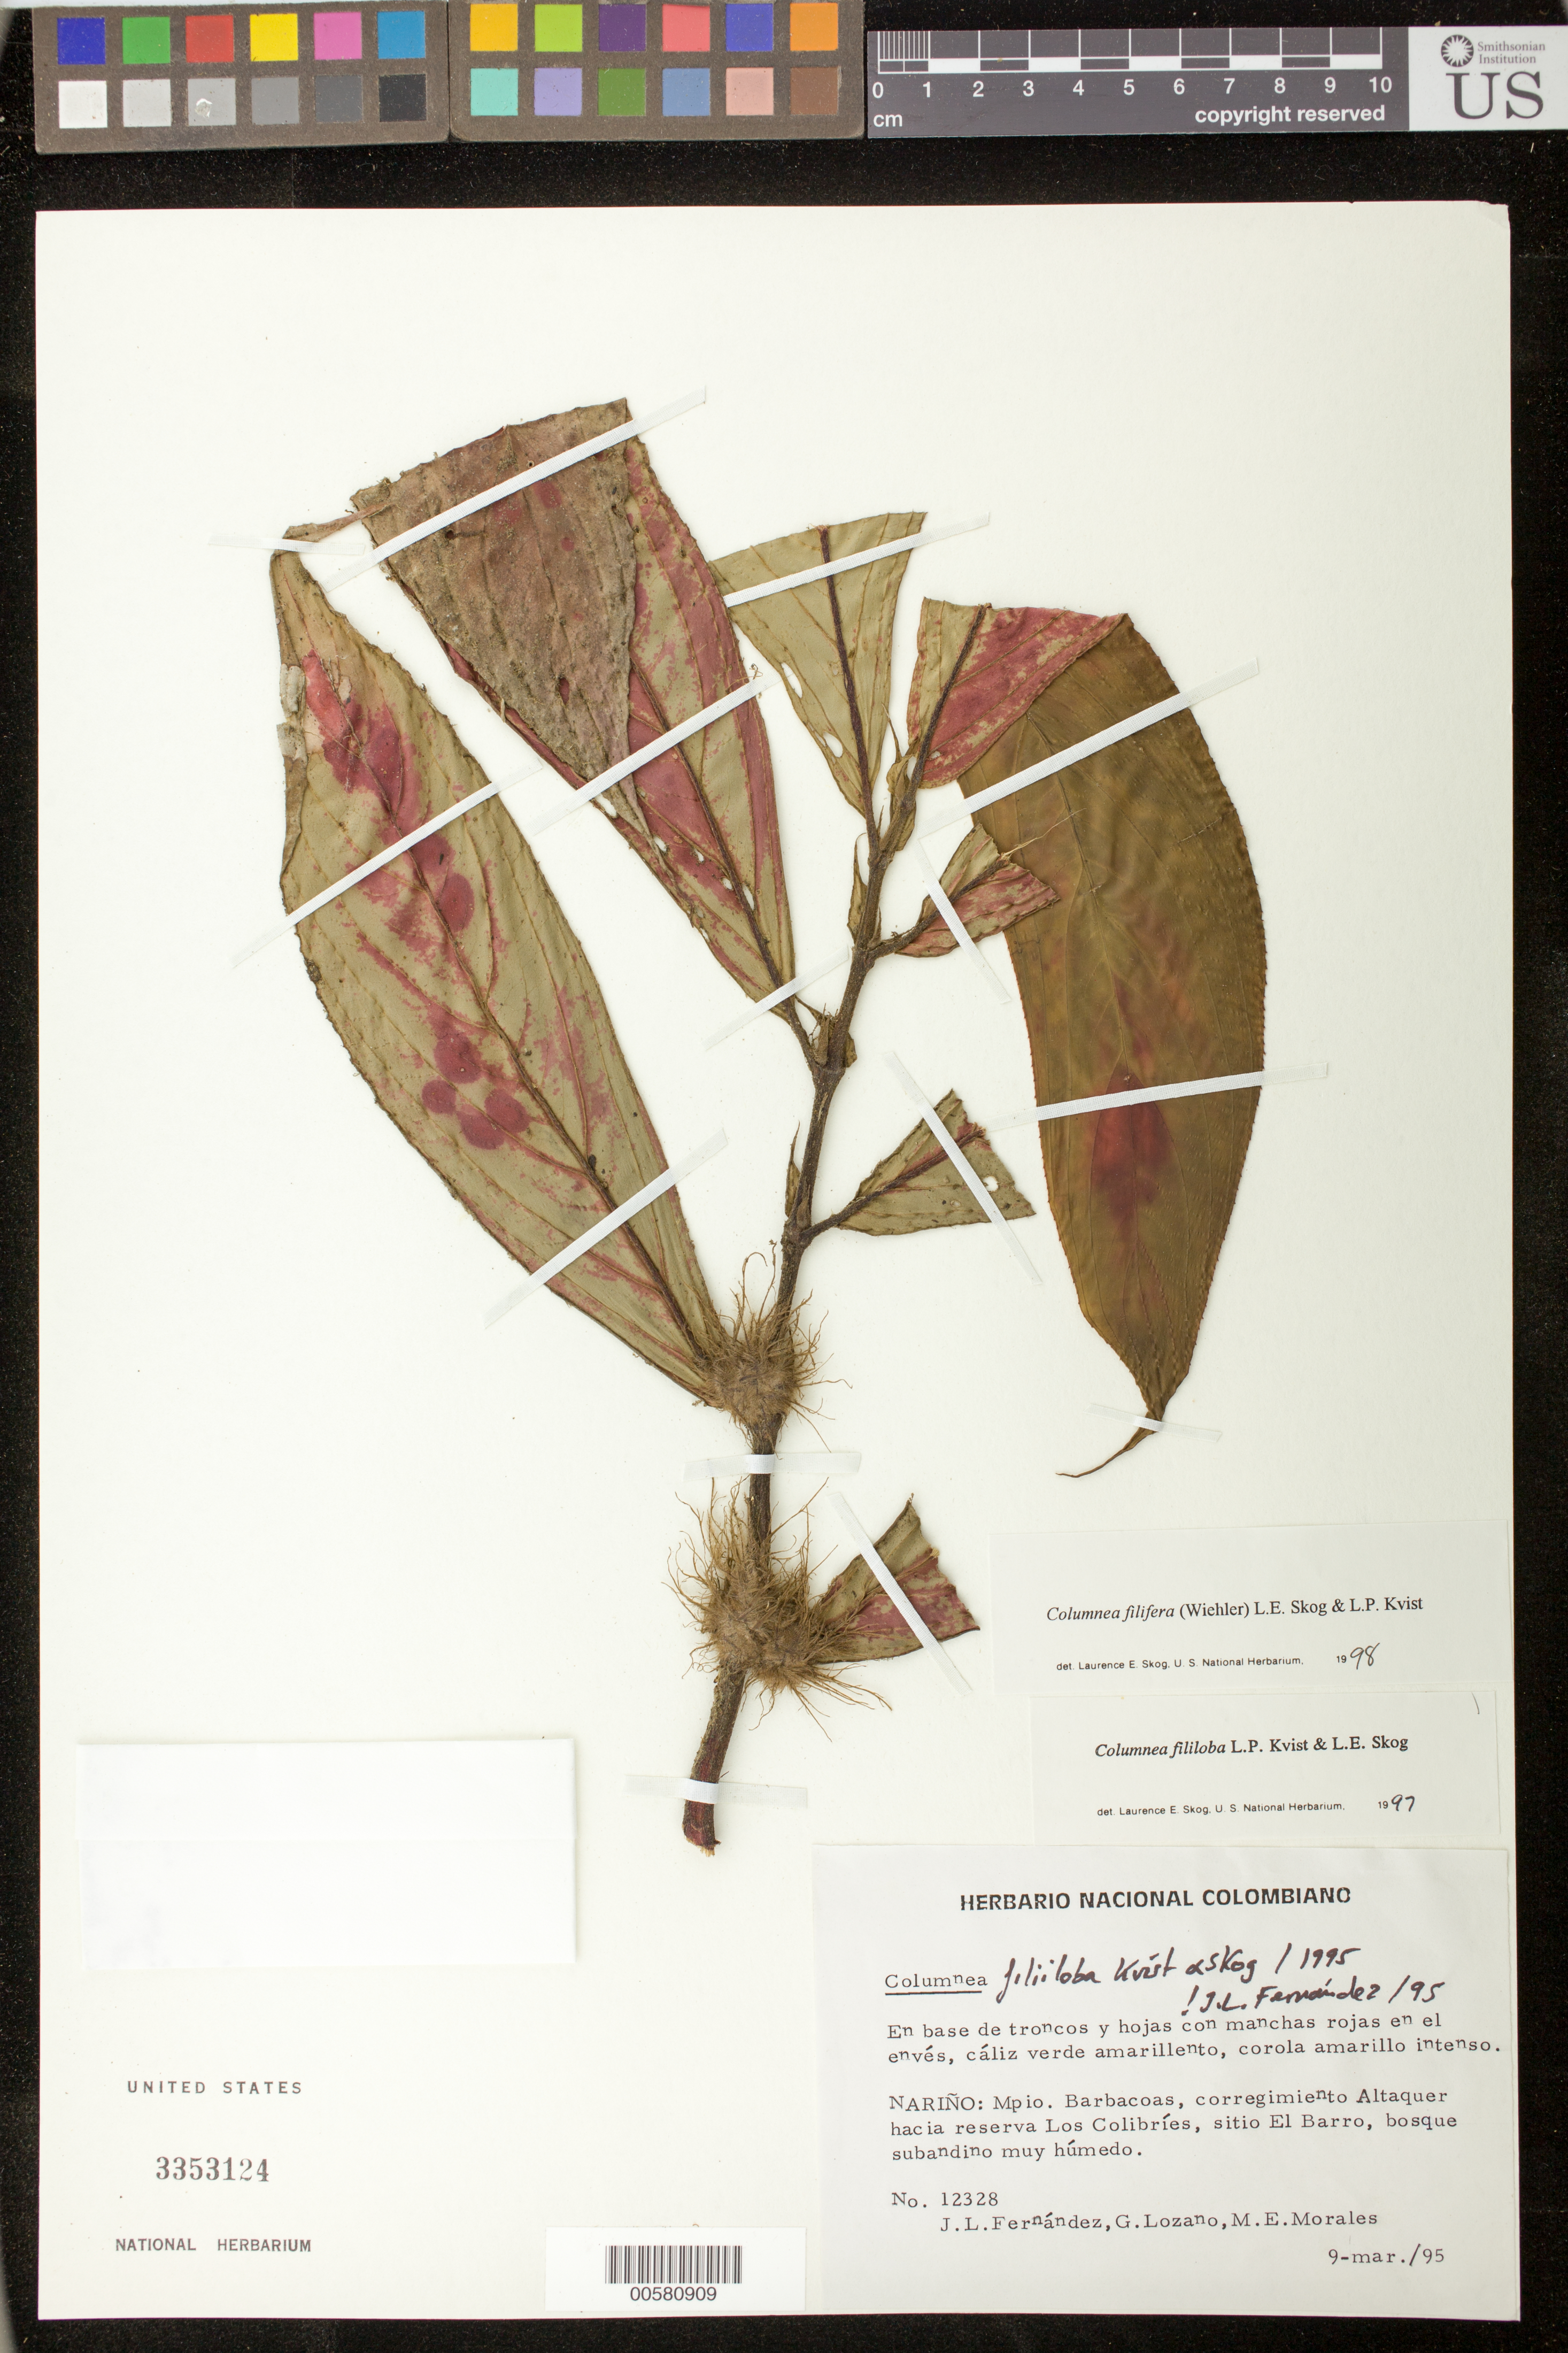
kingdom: Plantae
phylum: Tracheophyta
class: Magnoliopsida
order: Lamiales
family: Gesneriaceae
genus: Columnea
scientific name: Columnea filifera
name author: (Wiehler) L.E. Skog & L.P. Kvist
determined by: Skog, Laurence E.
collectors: J. L. Fernández-Alonso, G. Lozano-Contreras & M. Morales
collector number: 12328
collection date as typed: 09 Mar 1995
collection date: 1995-03-09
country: Colombia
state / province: Nariño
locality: Mpio. Barbacoas, corregimiento Altaquer hacia reserva Los Colibríes, sitio El Barro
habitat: Bosque subandino muy húmedo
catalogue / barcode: US 3353124